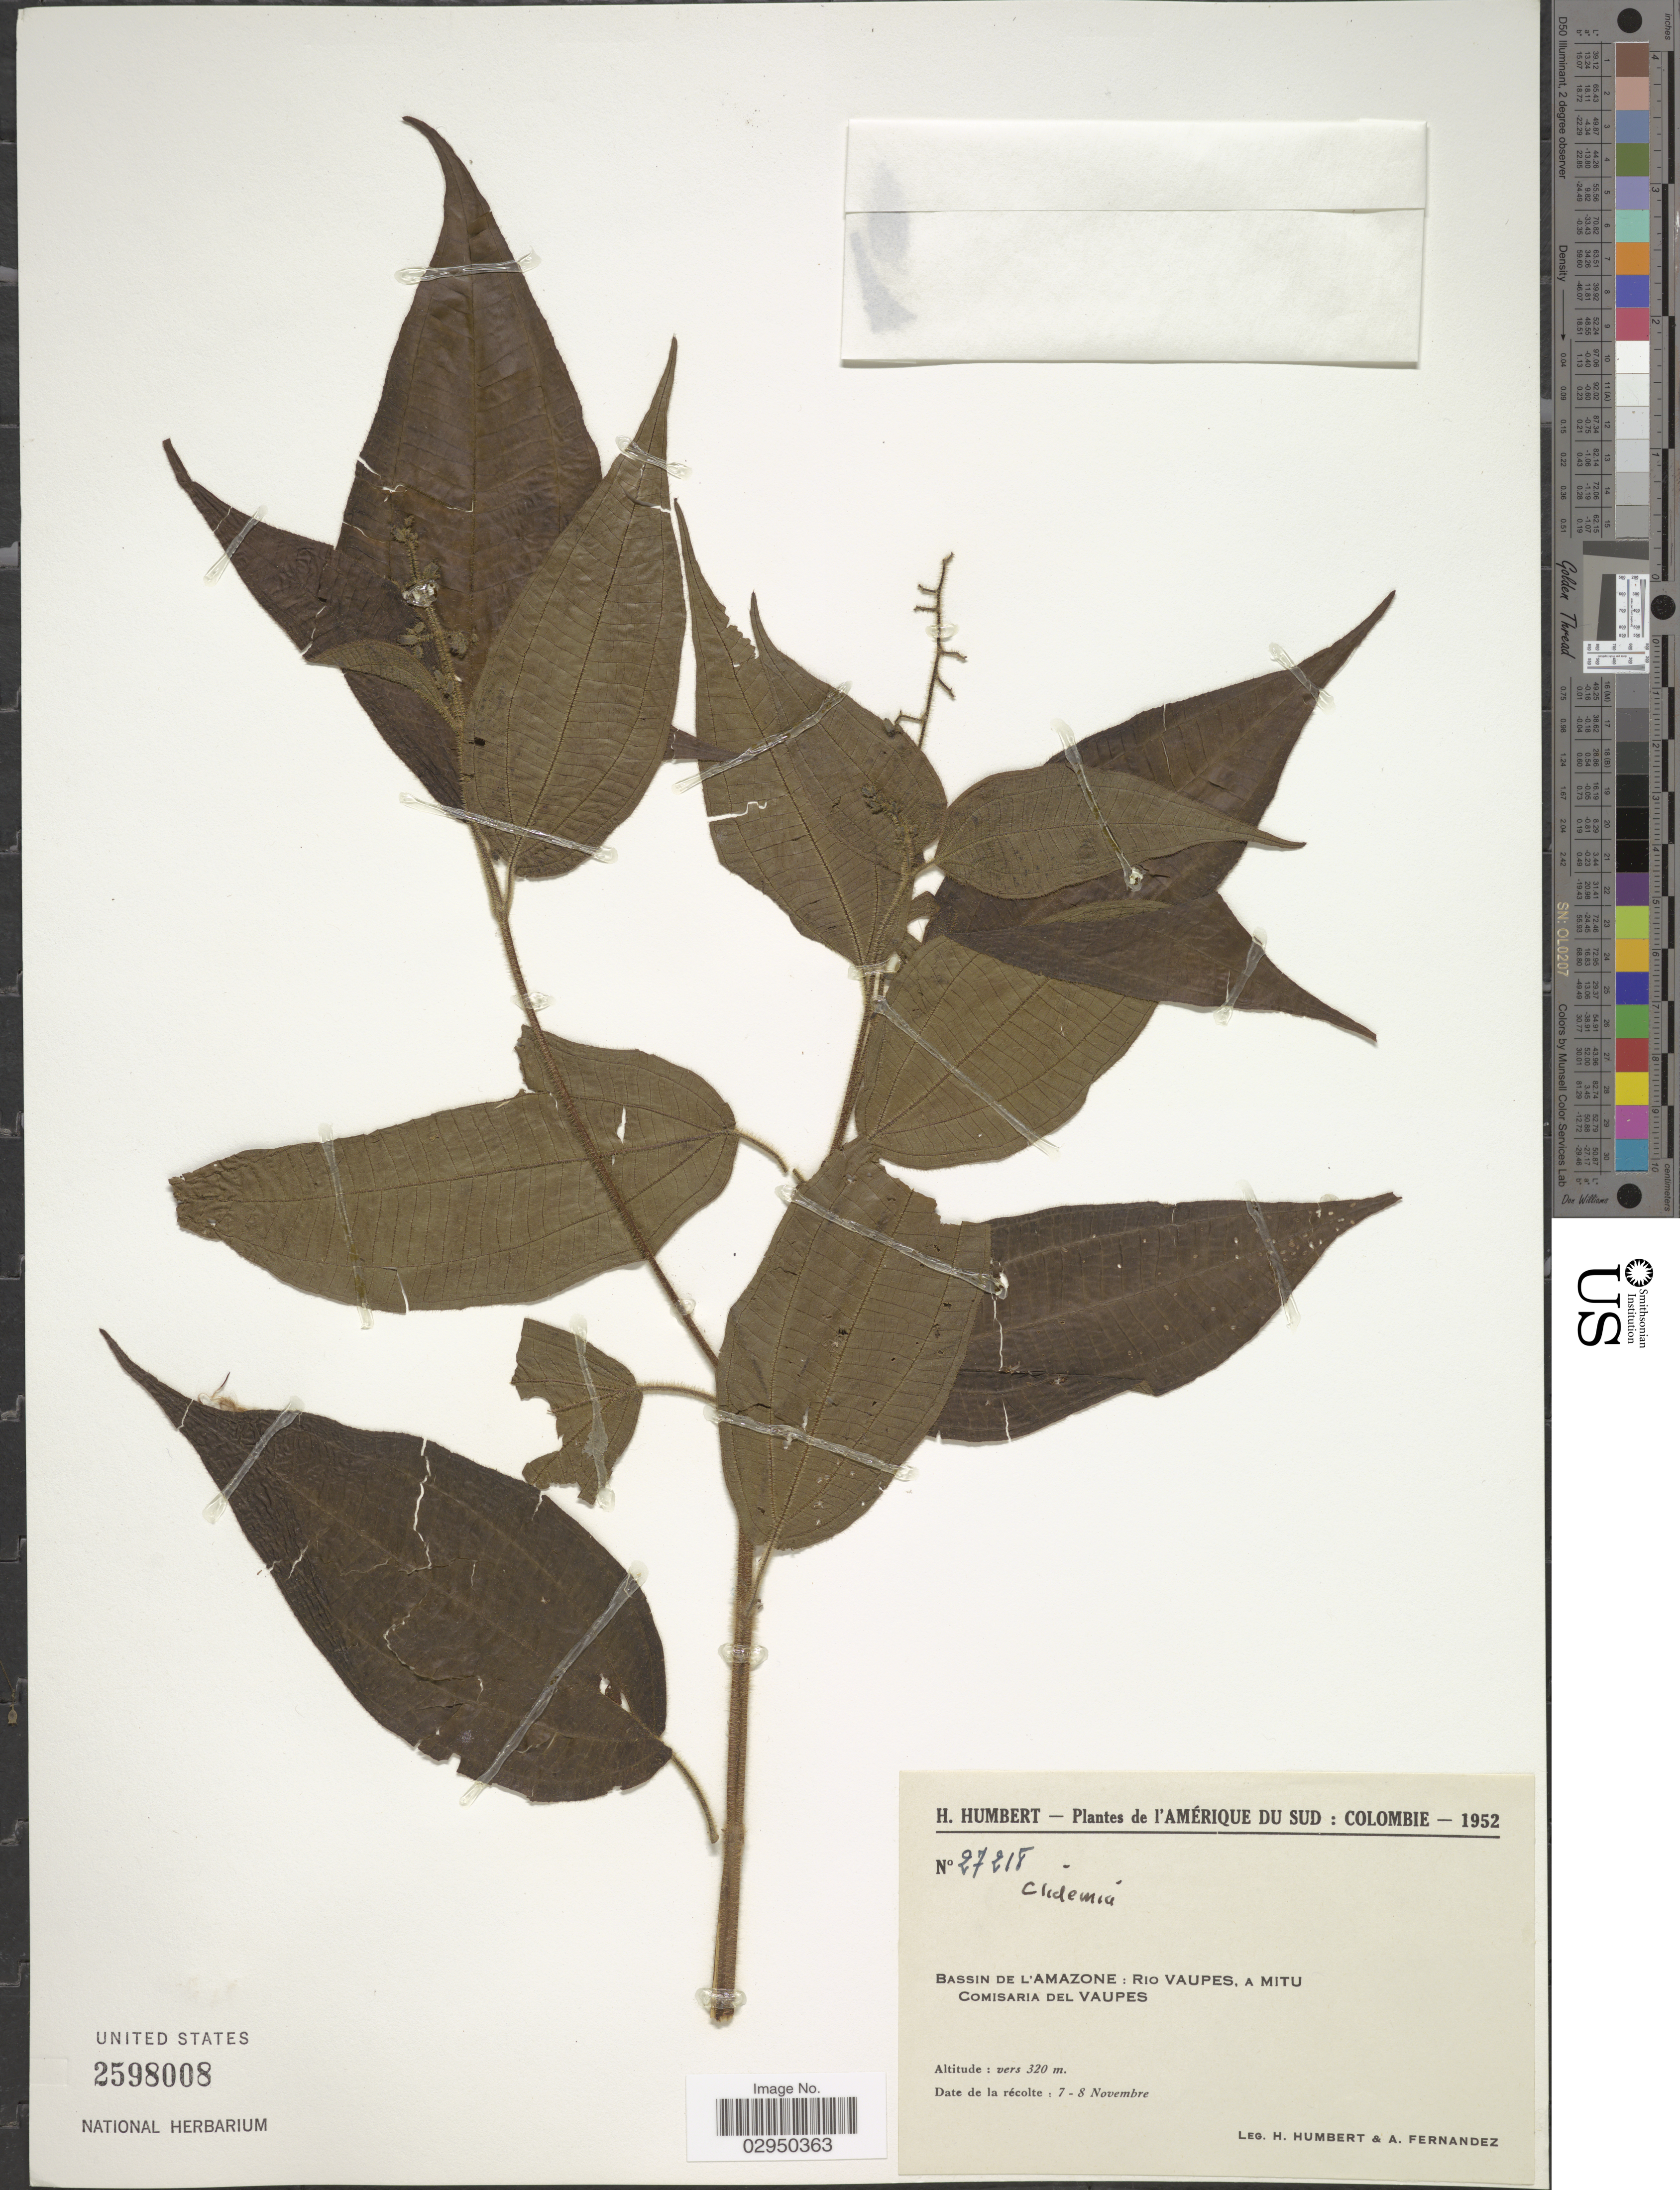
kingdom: Plantae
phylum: Tracheophyta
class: Magnoliopsida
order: Myrtales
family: Melastomataceae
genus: Clidemia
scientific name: Clidemia japurensis var. heterobasis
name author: (DC.) Wurdack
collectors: H. Humbert & A. Fernandez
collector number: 27218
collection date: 1952-11-07/1952-11-08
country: Colombia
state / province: Vaupés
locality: Bassin de L'Amazone: Rio Vaupes, a Mitu Comisaria del Vaupes.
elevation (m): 320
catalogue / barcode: US 2598008